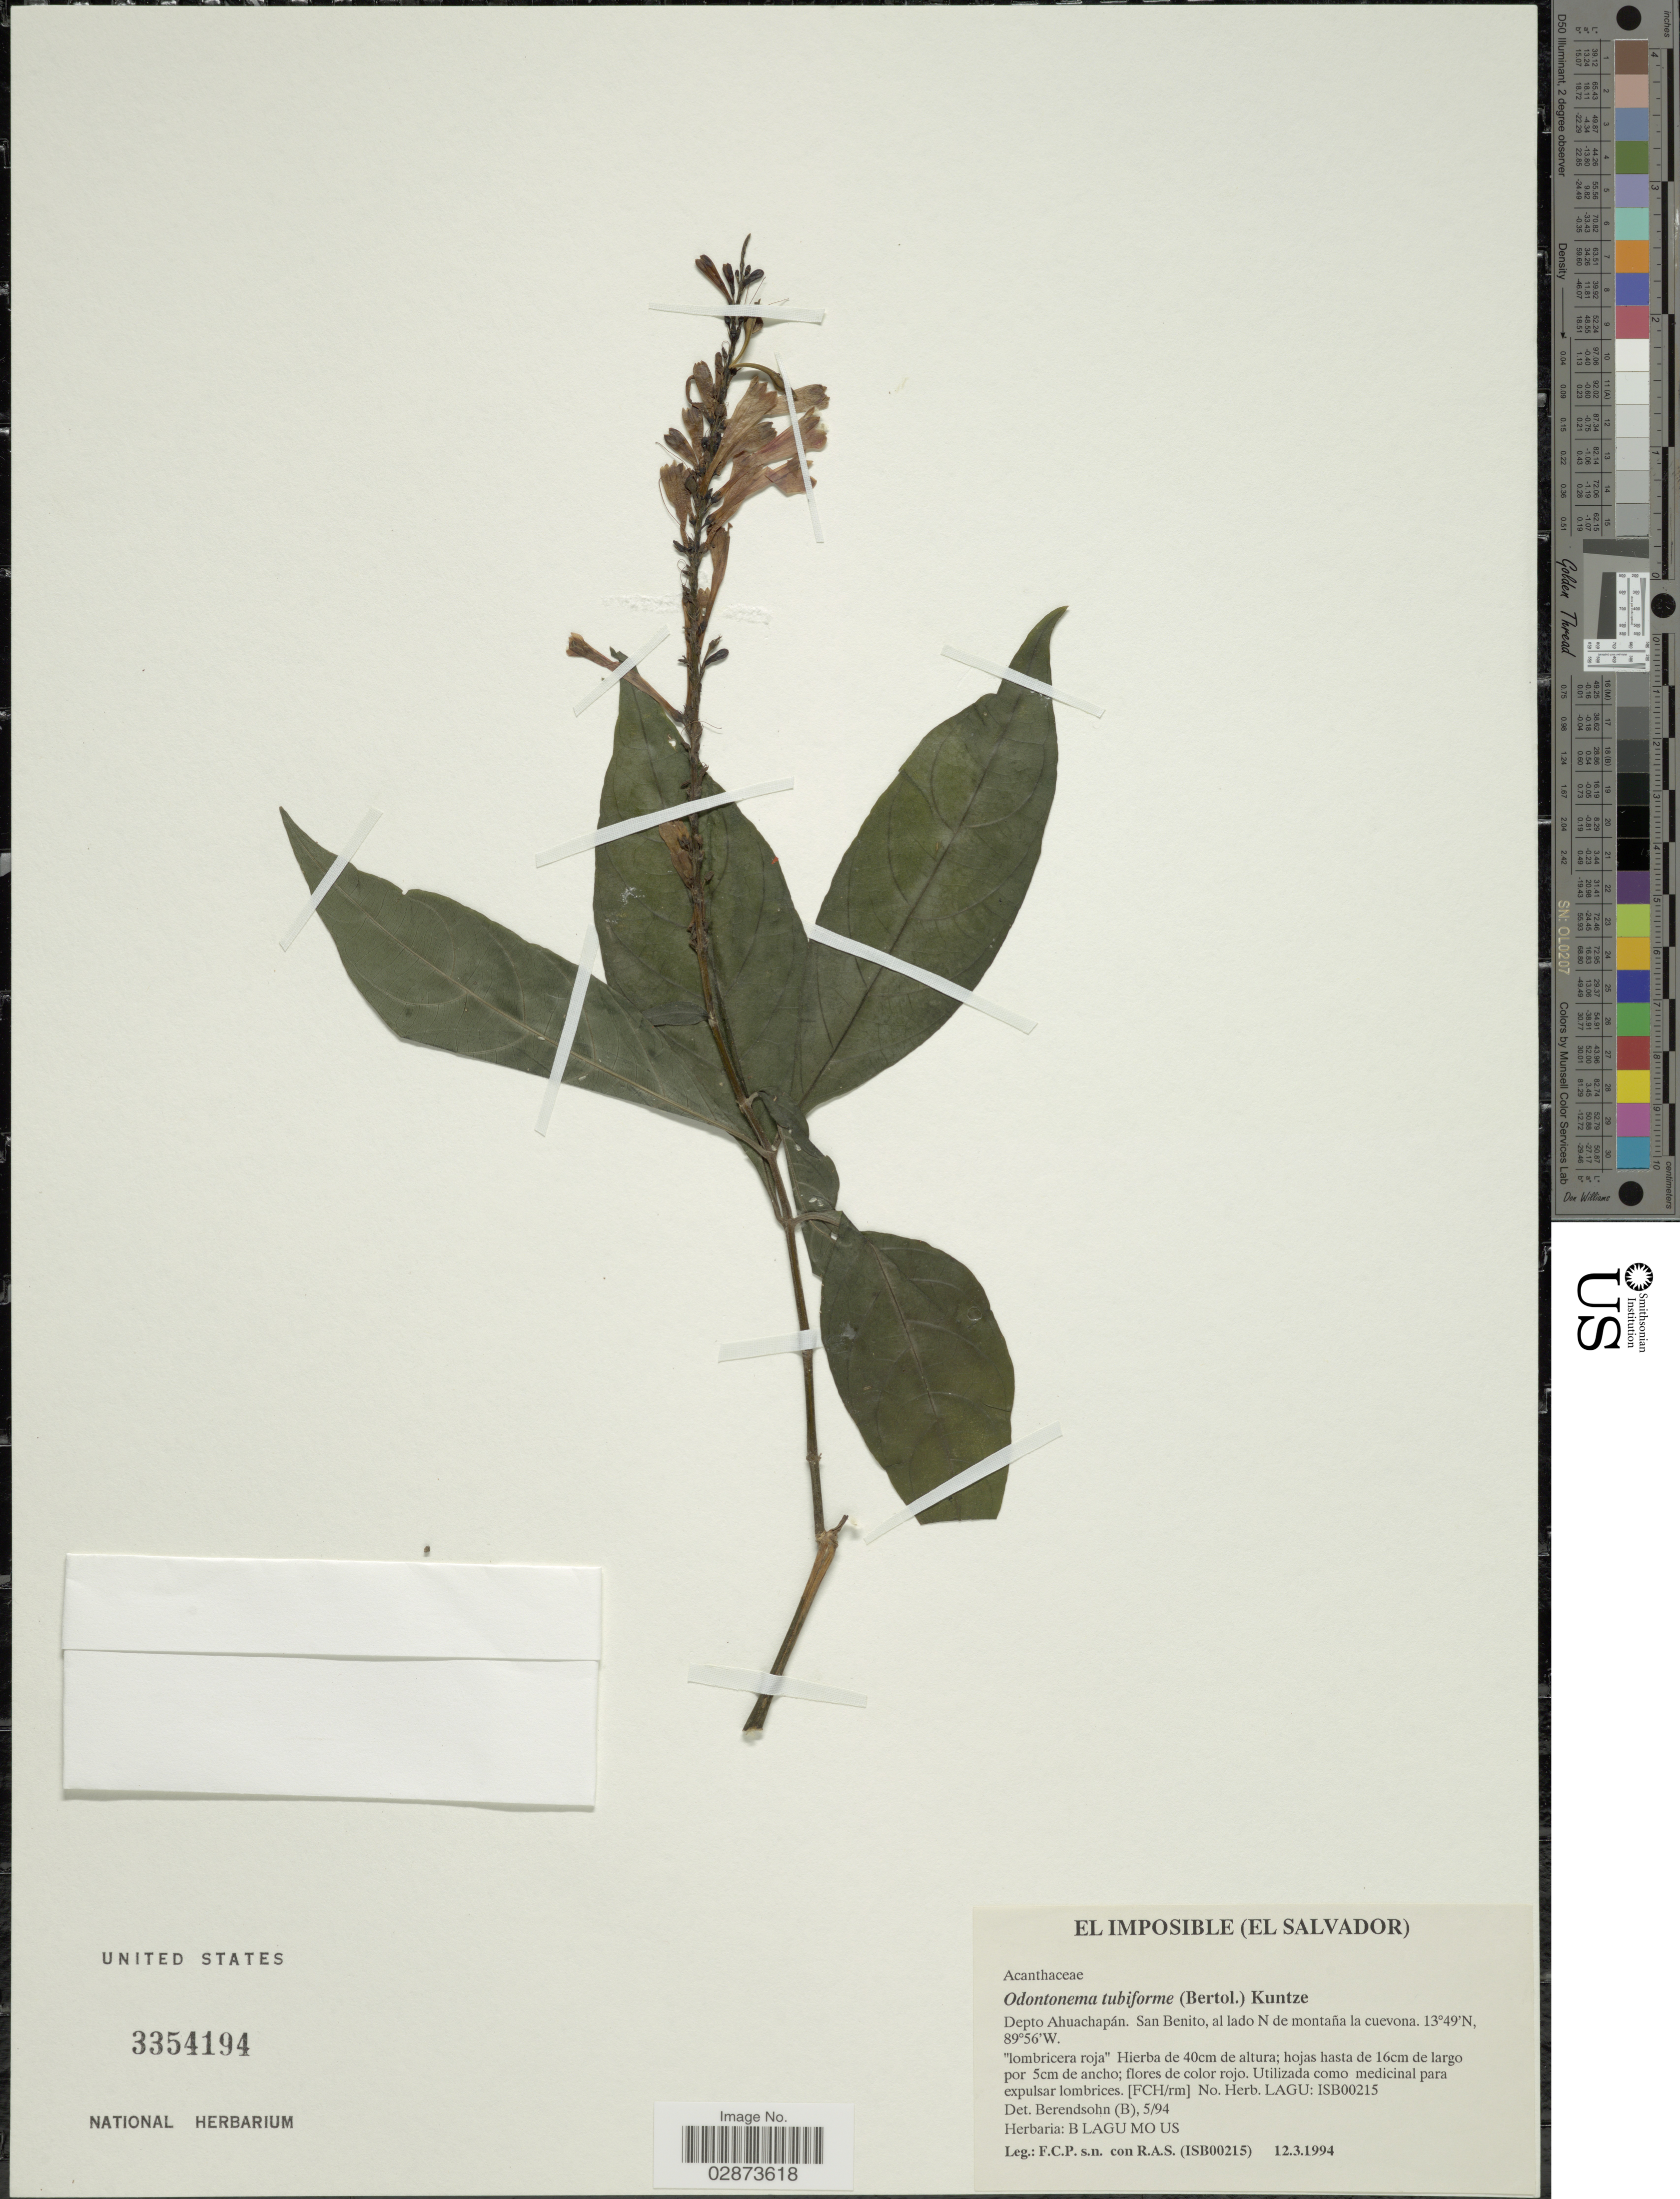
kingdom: Plantae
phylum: Tracheophyta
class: Magnoliopsida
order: Lamiales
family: Acanthaceae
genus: Odontonema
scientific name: Odontonema tubaeforme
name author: (Bertol.) Kuntze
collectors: F. C. P. & R. A. S.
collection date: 1994-03-12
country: El Salvador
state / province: Ahuachapan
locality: Depto. Ahuachapán. San Benito, al lado N de montaña la cuevona.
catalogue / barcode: US 3354194